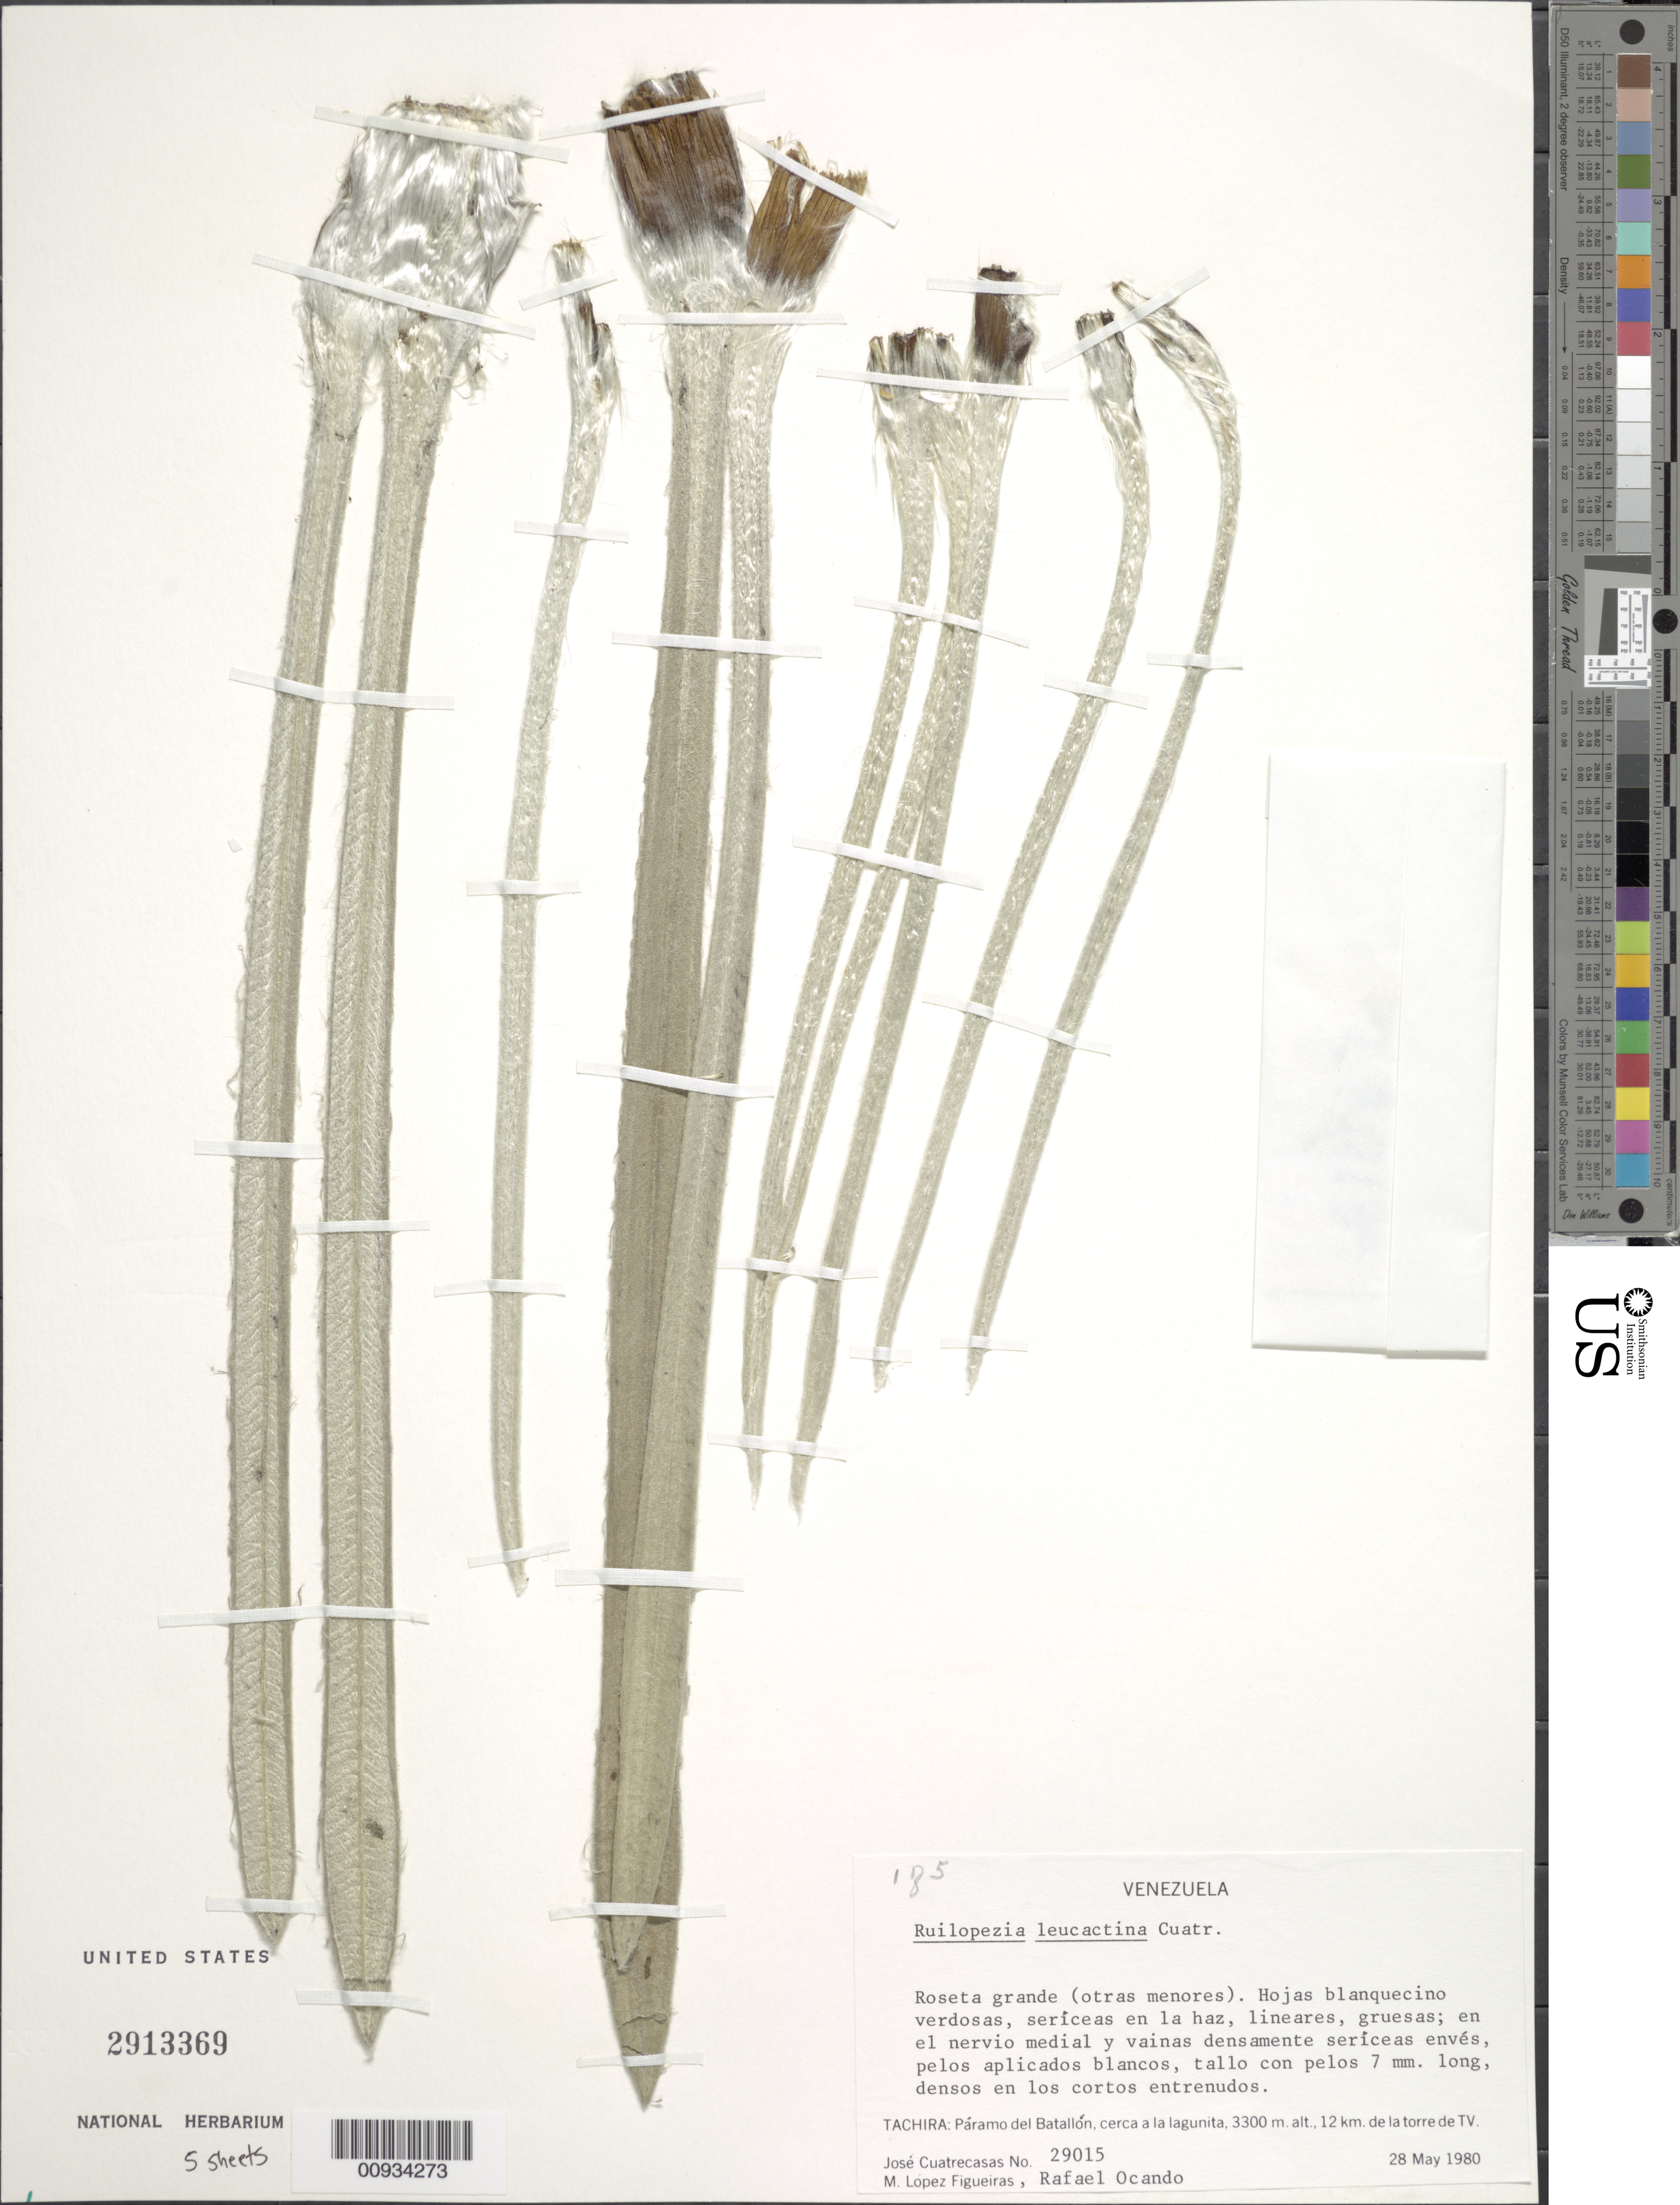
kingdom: Plantae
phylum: Tracheophyta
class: Magnoliopsida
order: Asterales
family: Asteraceae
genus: Ruilopezia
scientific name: Ruilopezia leucactina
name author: (Cuatrec.) Cuatrec.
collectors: J. Cuatrecasas, M. López Figueiras & R. Ocando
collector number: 29015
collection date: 1980-05-28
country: Venezuela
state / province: Táchira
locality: Páramo del Batallón. Páramo del Batallón, cerca a la lagunita, 12 km. de la torre de TV.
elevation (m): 3300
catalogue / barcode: US 2913369